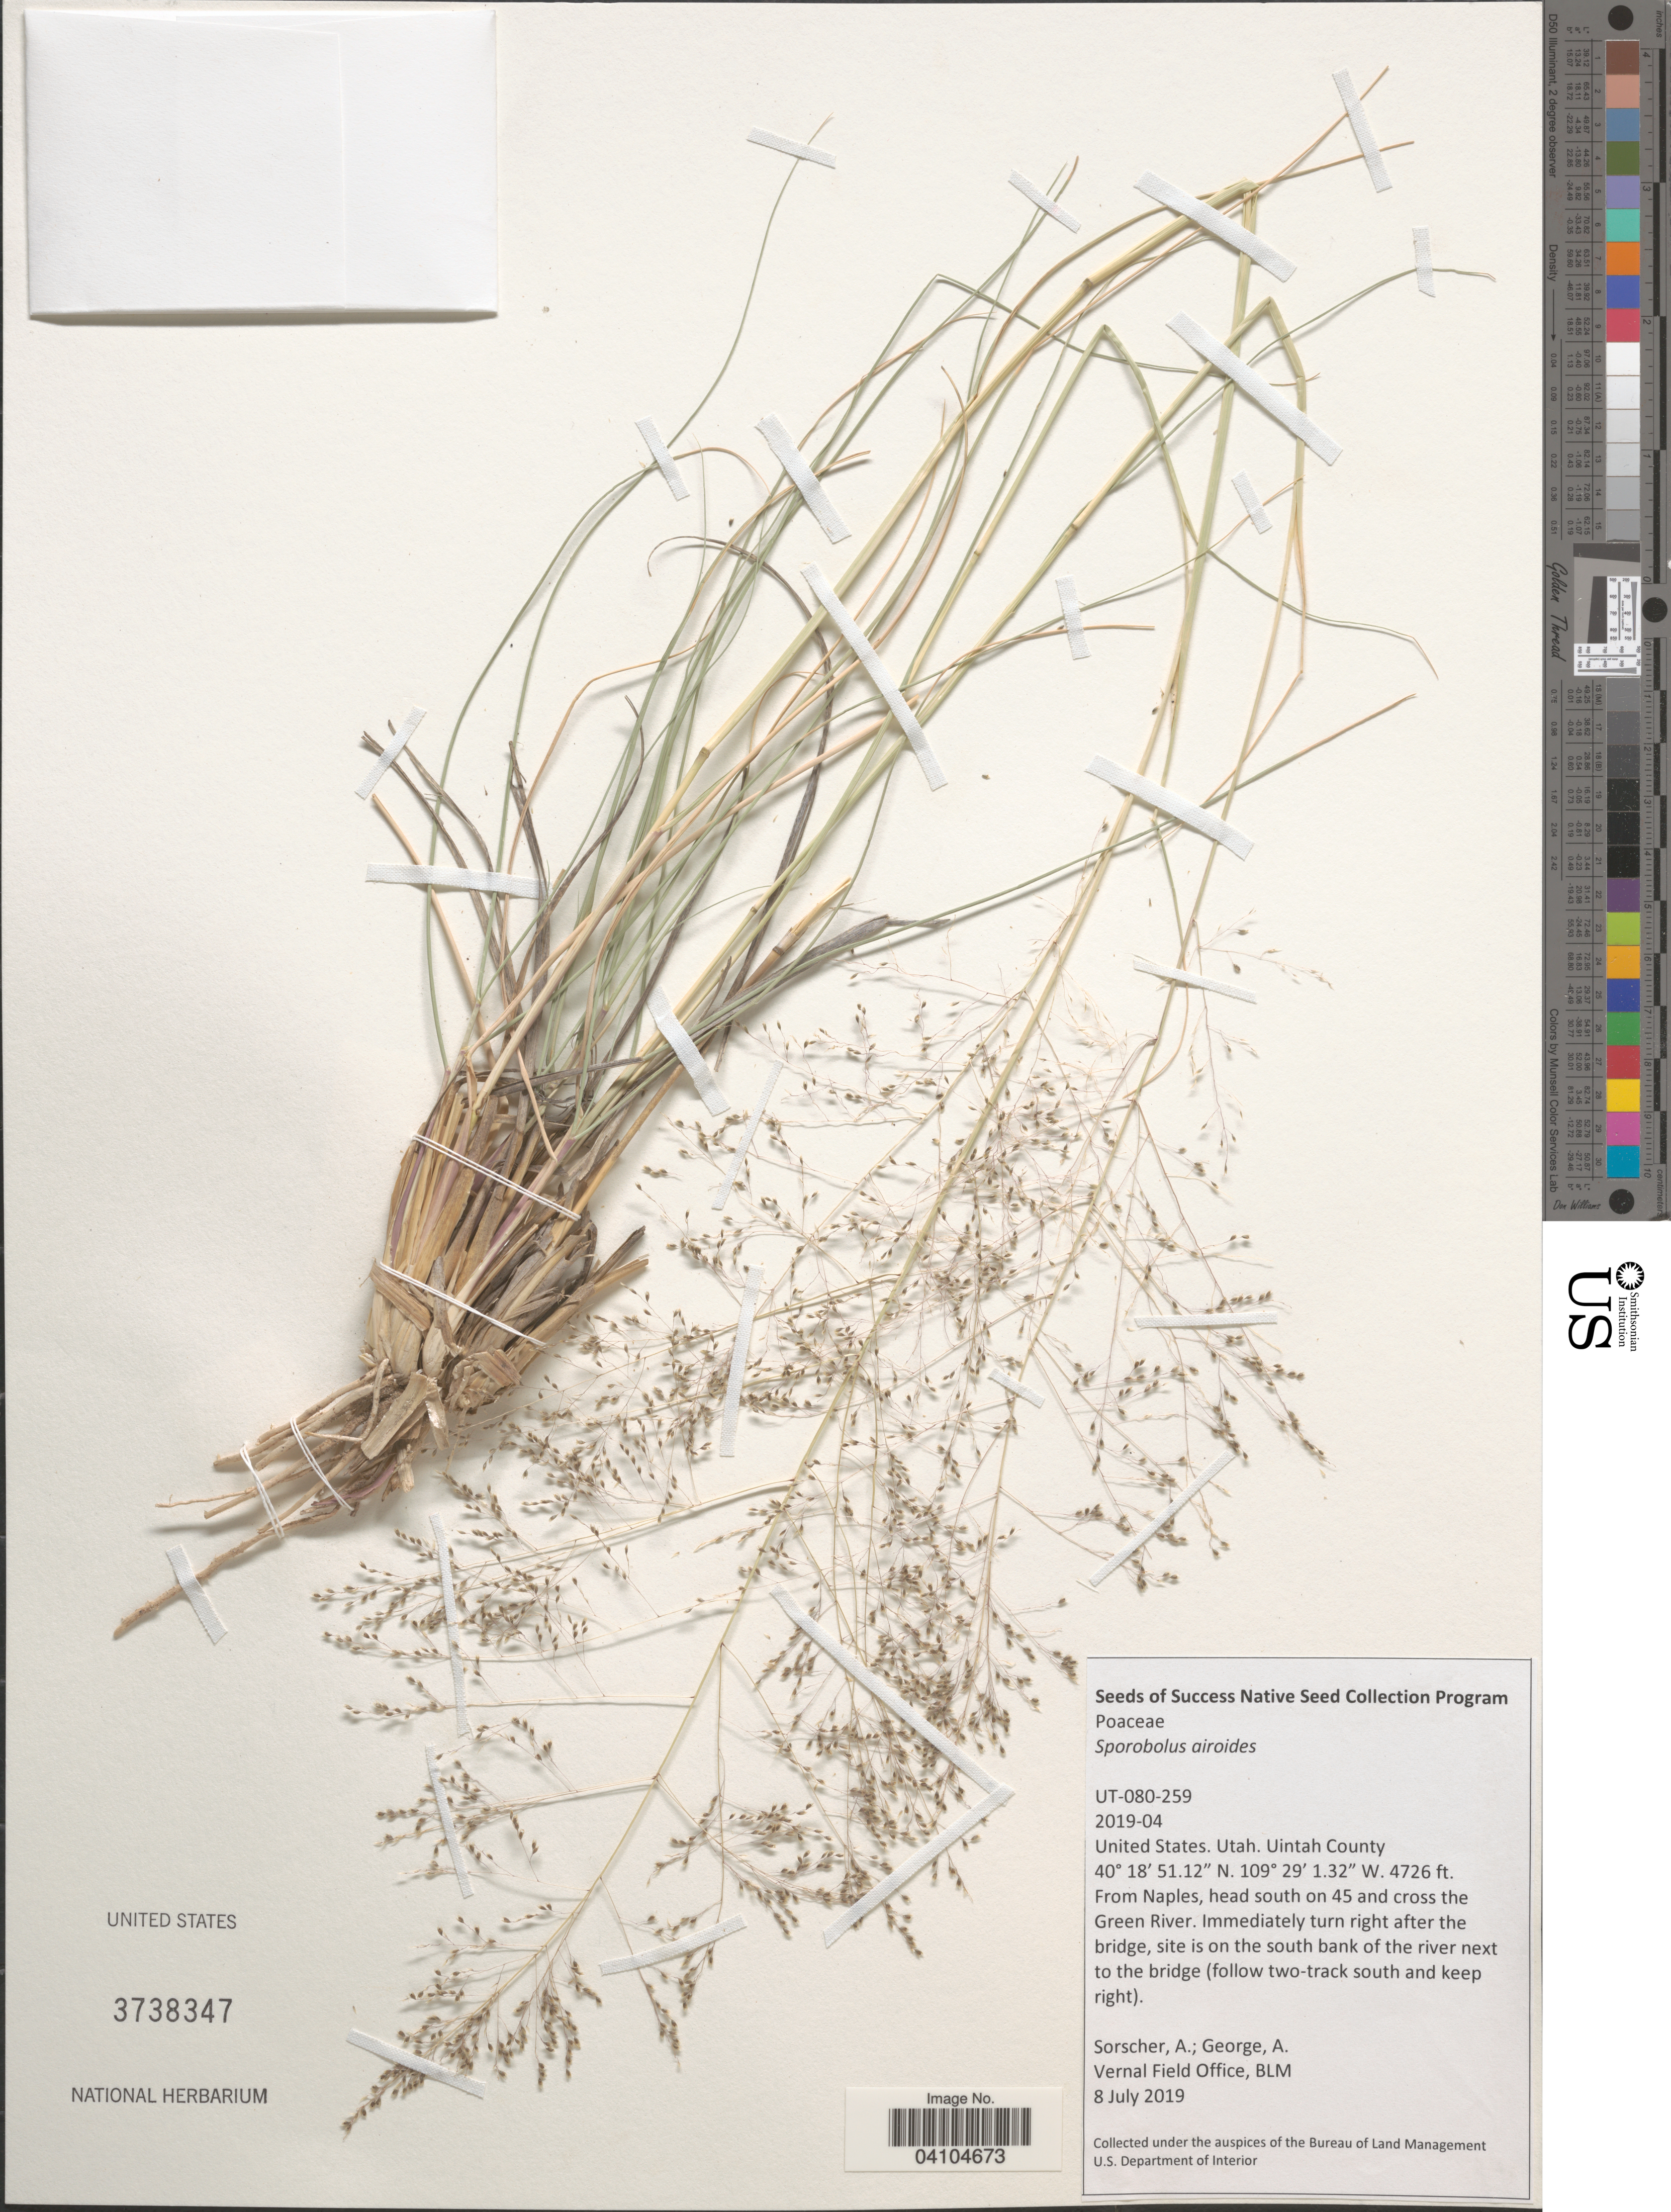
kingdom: Plantae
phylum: Tracheophyta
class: Liliopsida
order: Poales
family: Poaceae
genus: Sporobolus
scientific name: Sporobolus airoides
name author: (Torr.) Torr.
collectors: A. Sorscher & A. S. George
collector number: UT-080-259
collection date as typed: Transcribed d/m/y: /4/2019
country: United States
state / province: Utah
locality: Uintah County. From Naples, head south on 45 and cross the Green River. Immediately turn right after the bridge, site is on the south bank of the river next to the bridge (follow two-track south and keep right).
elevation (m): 1440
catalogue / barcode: US 3738347